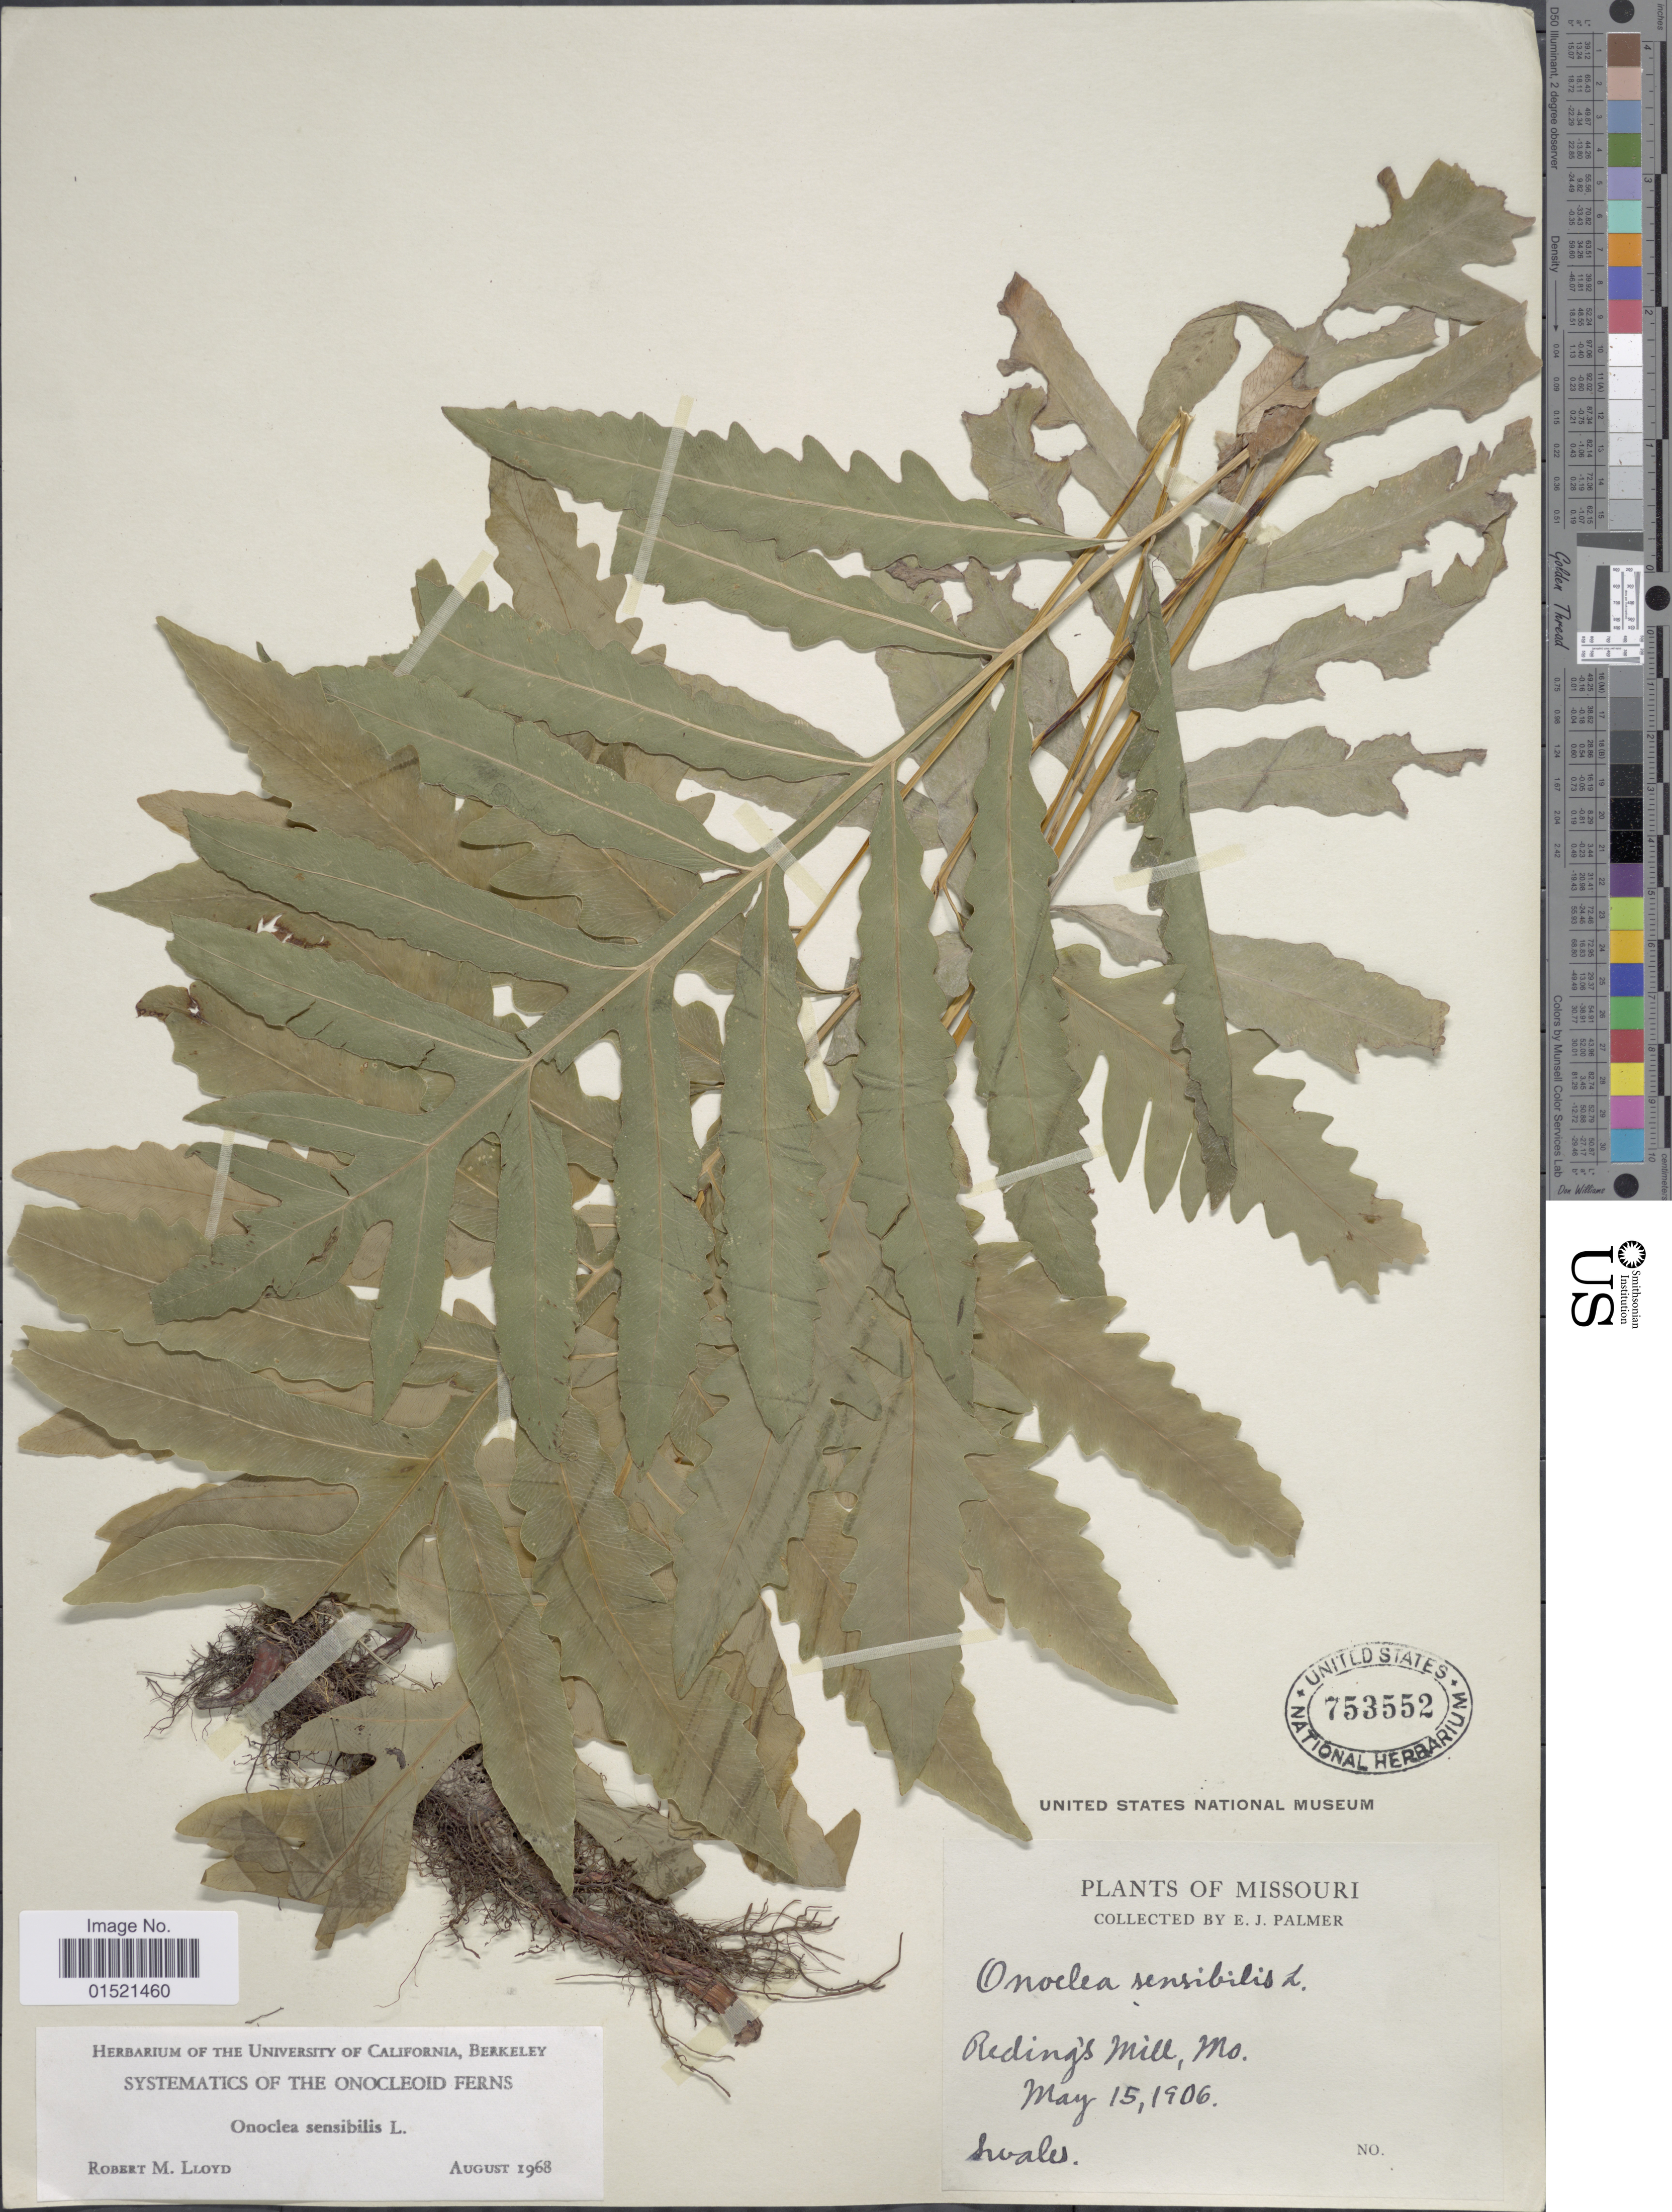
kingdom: Plantae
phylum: Tracheophyta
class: Polypodiopsida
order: Polypodiales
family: Onocleaceae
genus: Onoclea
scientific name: Onoclea sensibilis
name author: L.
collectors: E. J. Palmer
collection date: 1906-05-15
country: United States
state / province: Missouri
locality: Reding's Mill, Mo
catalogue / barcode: US 753552